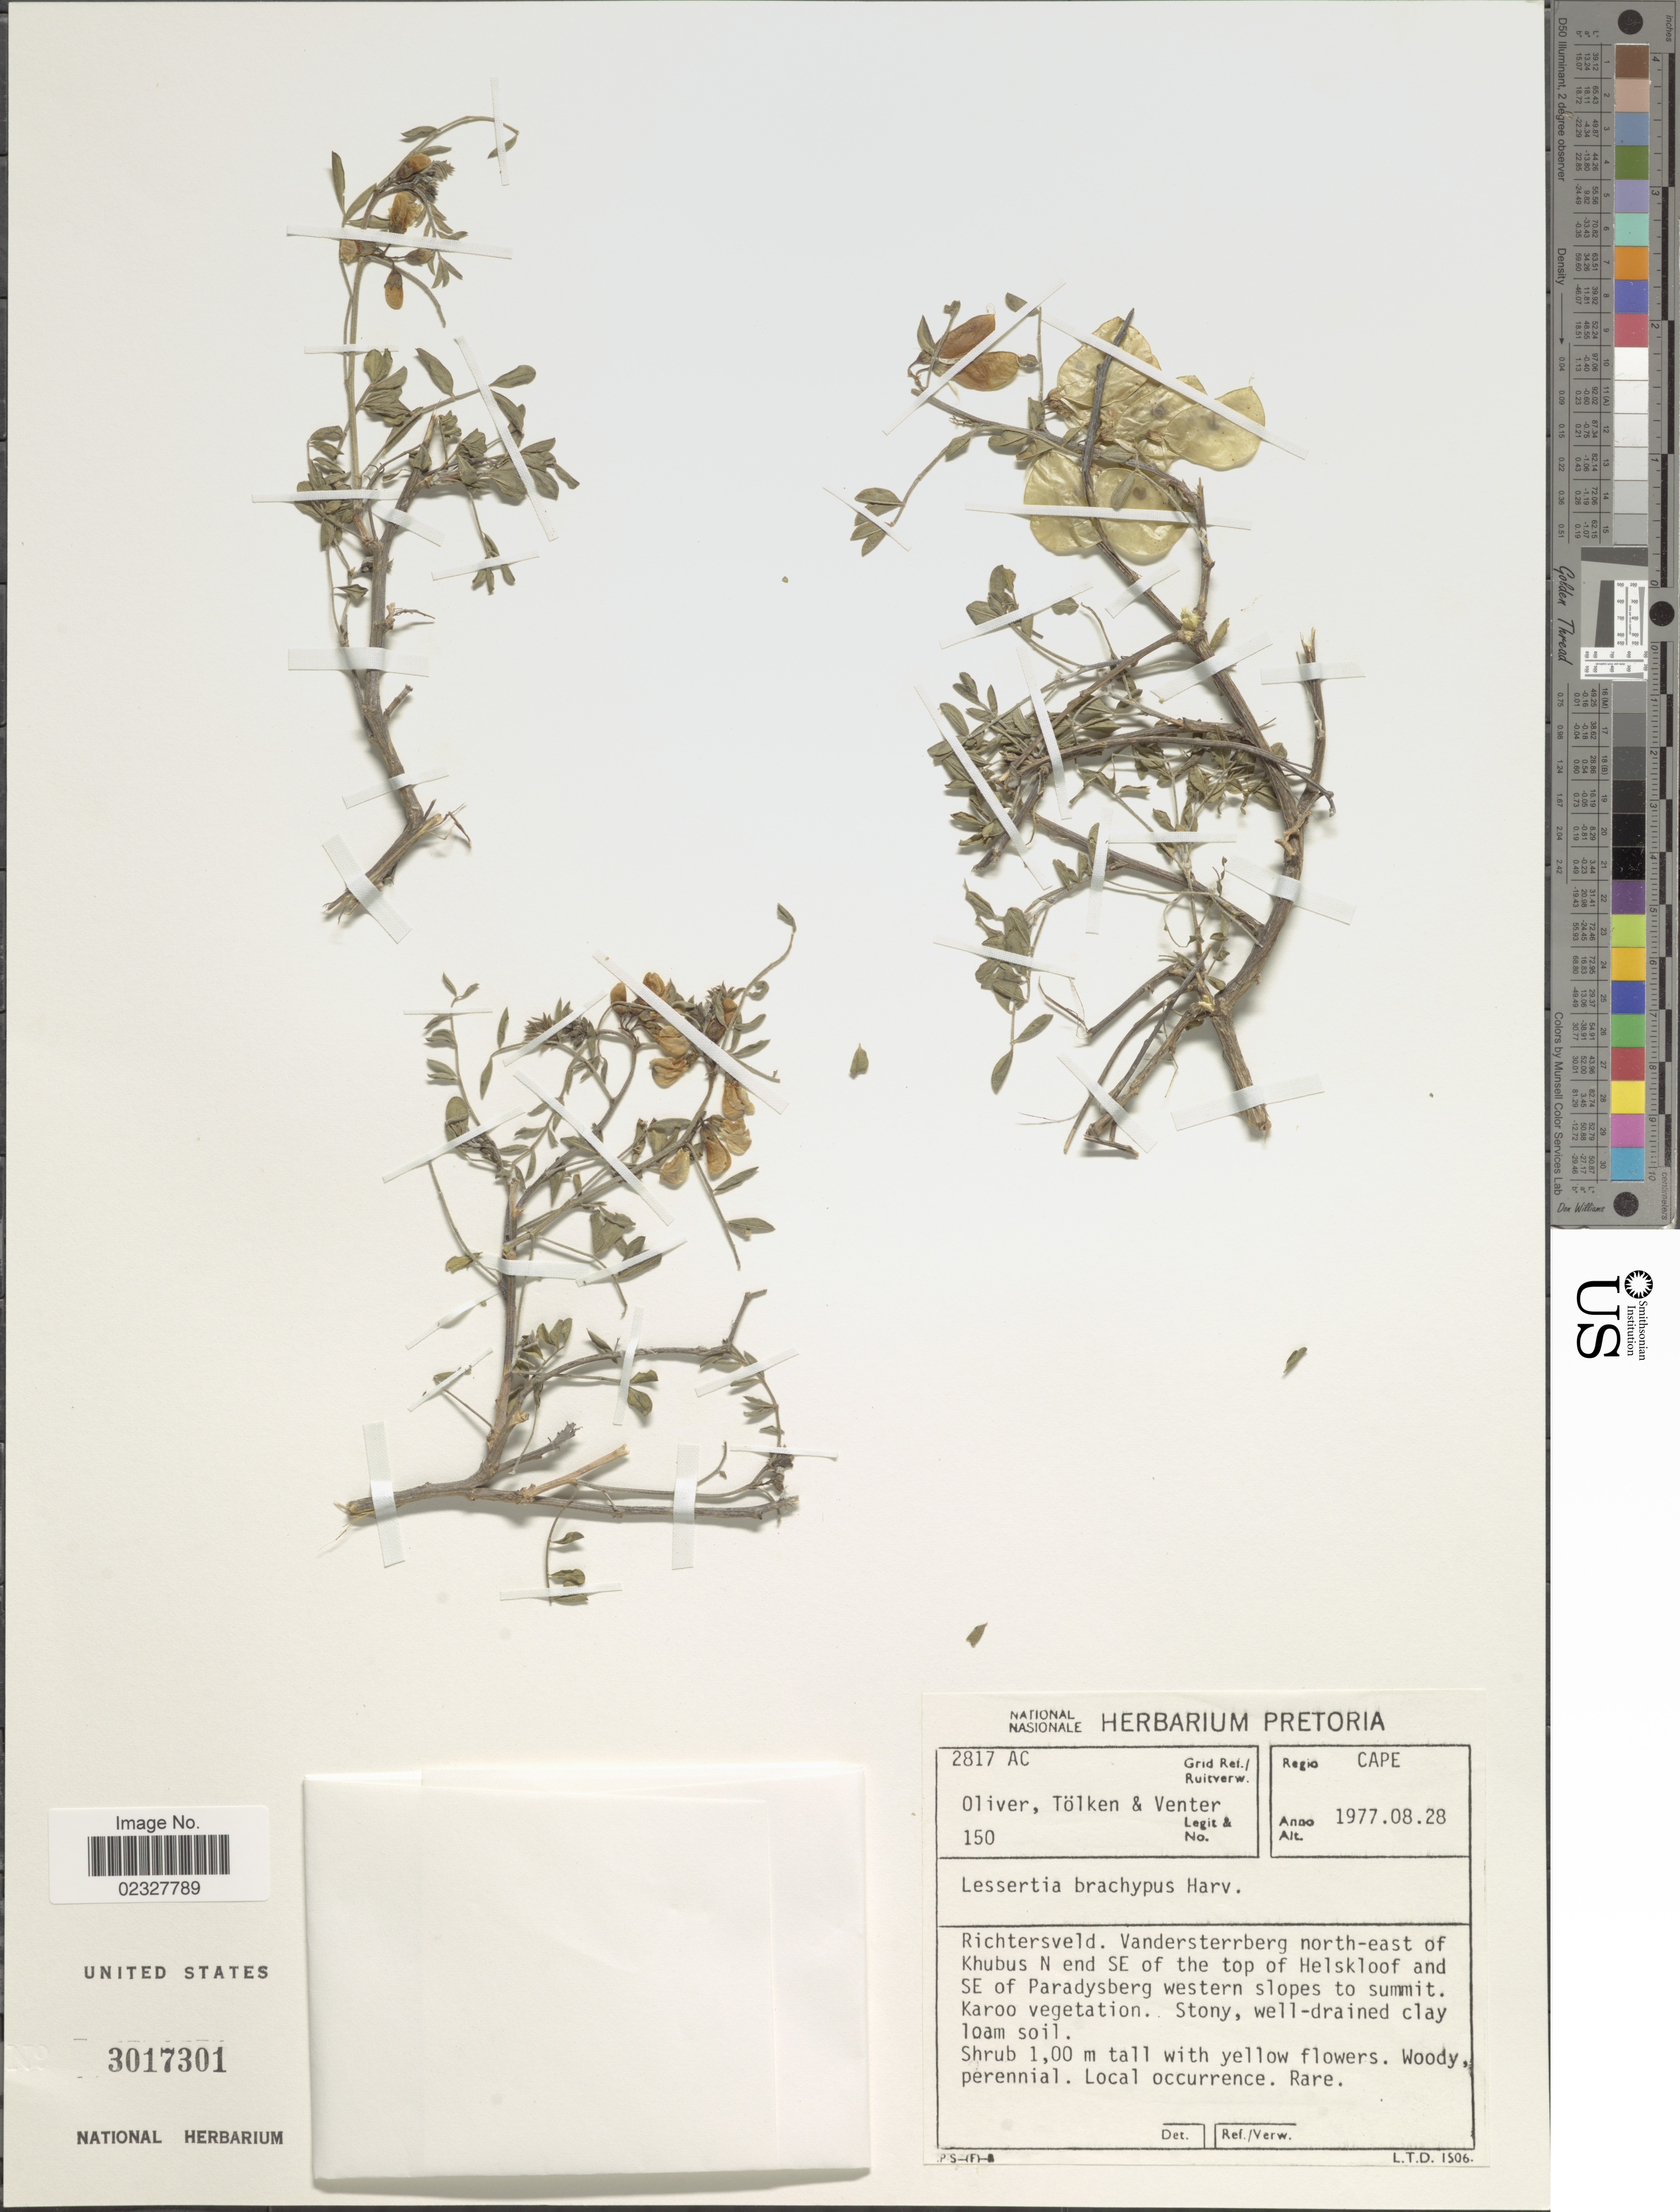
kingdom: Plantae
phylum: Tracheophyta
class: Magnoliopsida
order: Fabales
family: Fabaceae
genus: Lessertia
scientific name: Lessertia brachypus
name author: Harv.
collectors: Oliver, --, Tolken & -. Venter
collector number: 150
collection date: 1977-08-28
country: South Africa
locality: Regio Cape. Richtersveld, Vandersterrberg north-east of Khubus N end SE of the top of Helskloof and SE of Paradysberg western slopes to summit.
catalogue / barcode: US 3017301